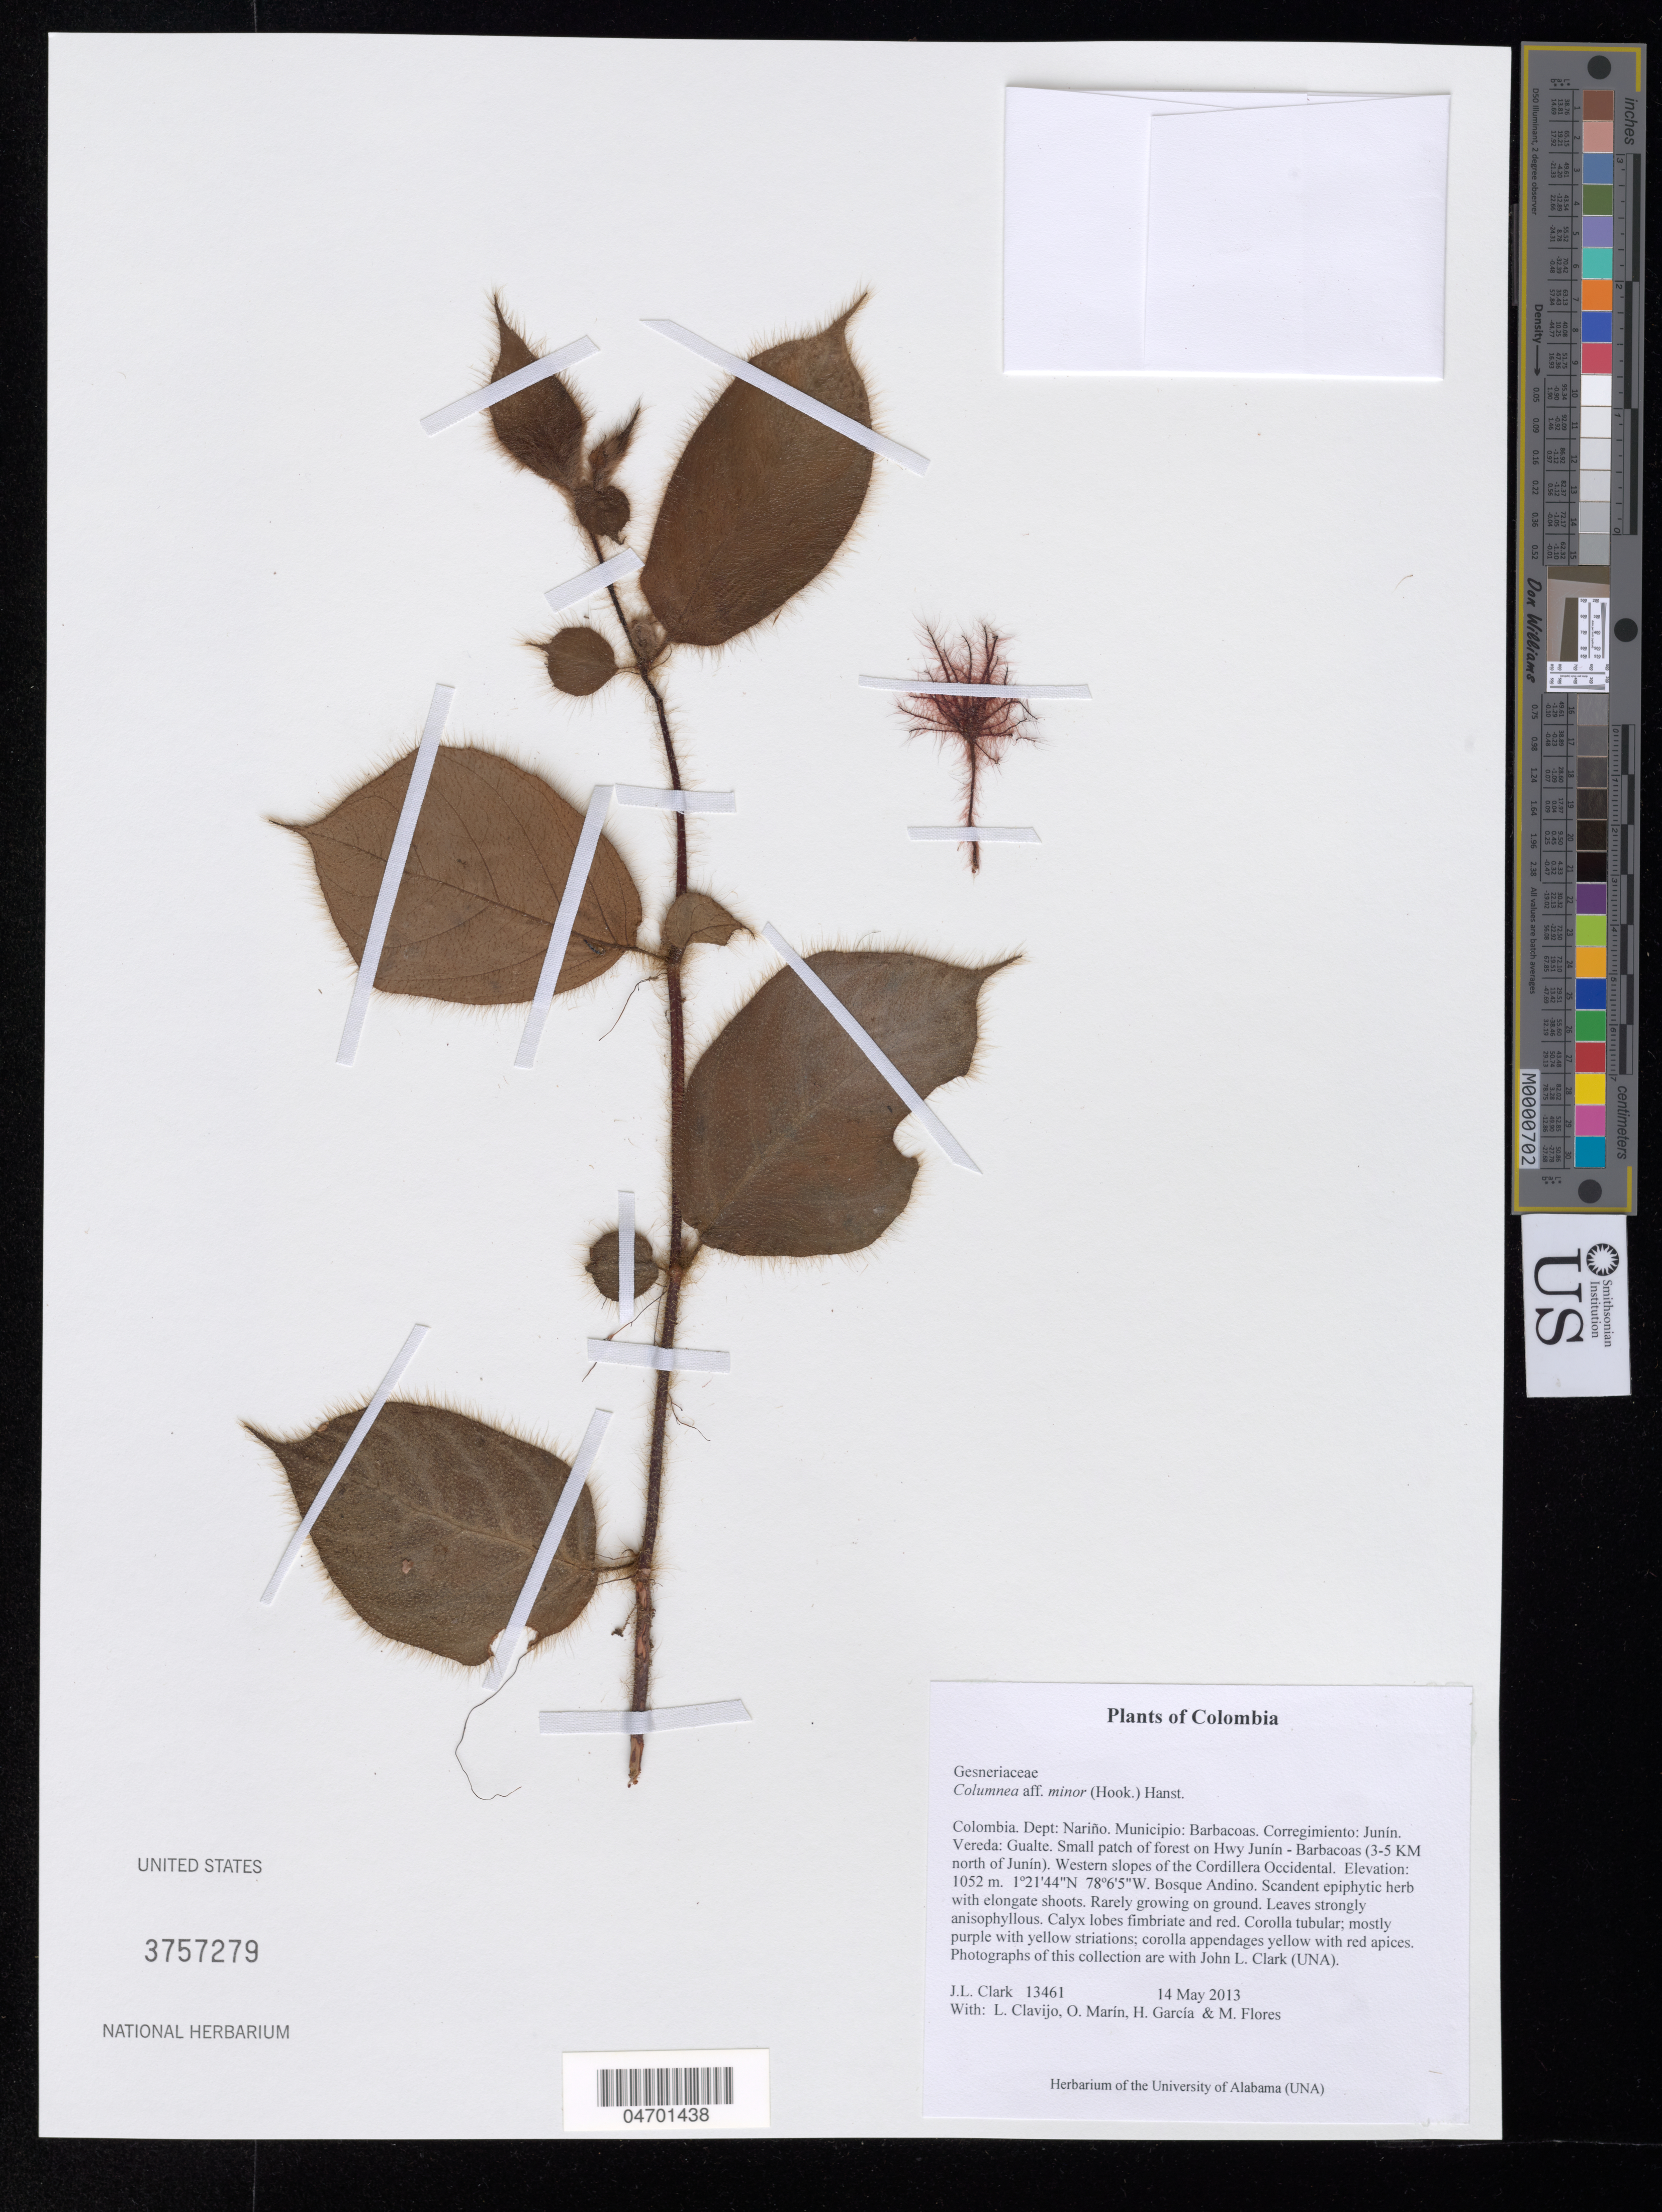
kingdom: Plantae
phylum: Tracheophyta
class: Magnoliopsida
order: Lamiales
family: Gesneriaceae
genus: Columnea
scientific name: Columnea minor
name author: (Hook.) Hanst.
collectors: J. L. Clark, L. Clavijo, J. Howieson & M. Flores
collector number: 13461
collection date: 2013-05-14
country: Colombia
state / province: Nariño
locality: Dept: Nariño. Municipio: Barbacoas. Corregimiento: Junín. Vereda: Gualte. Small patch of forest on Hwy Junín - Barbacoas (3-5 KM north of Junín). Western sloipes of the Cordillera Occidental.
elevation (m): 1052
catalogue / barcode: US 3757279